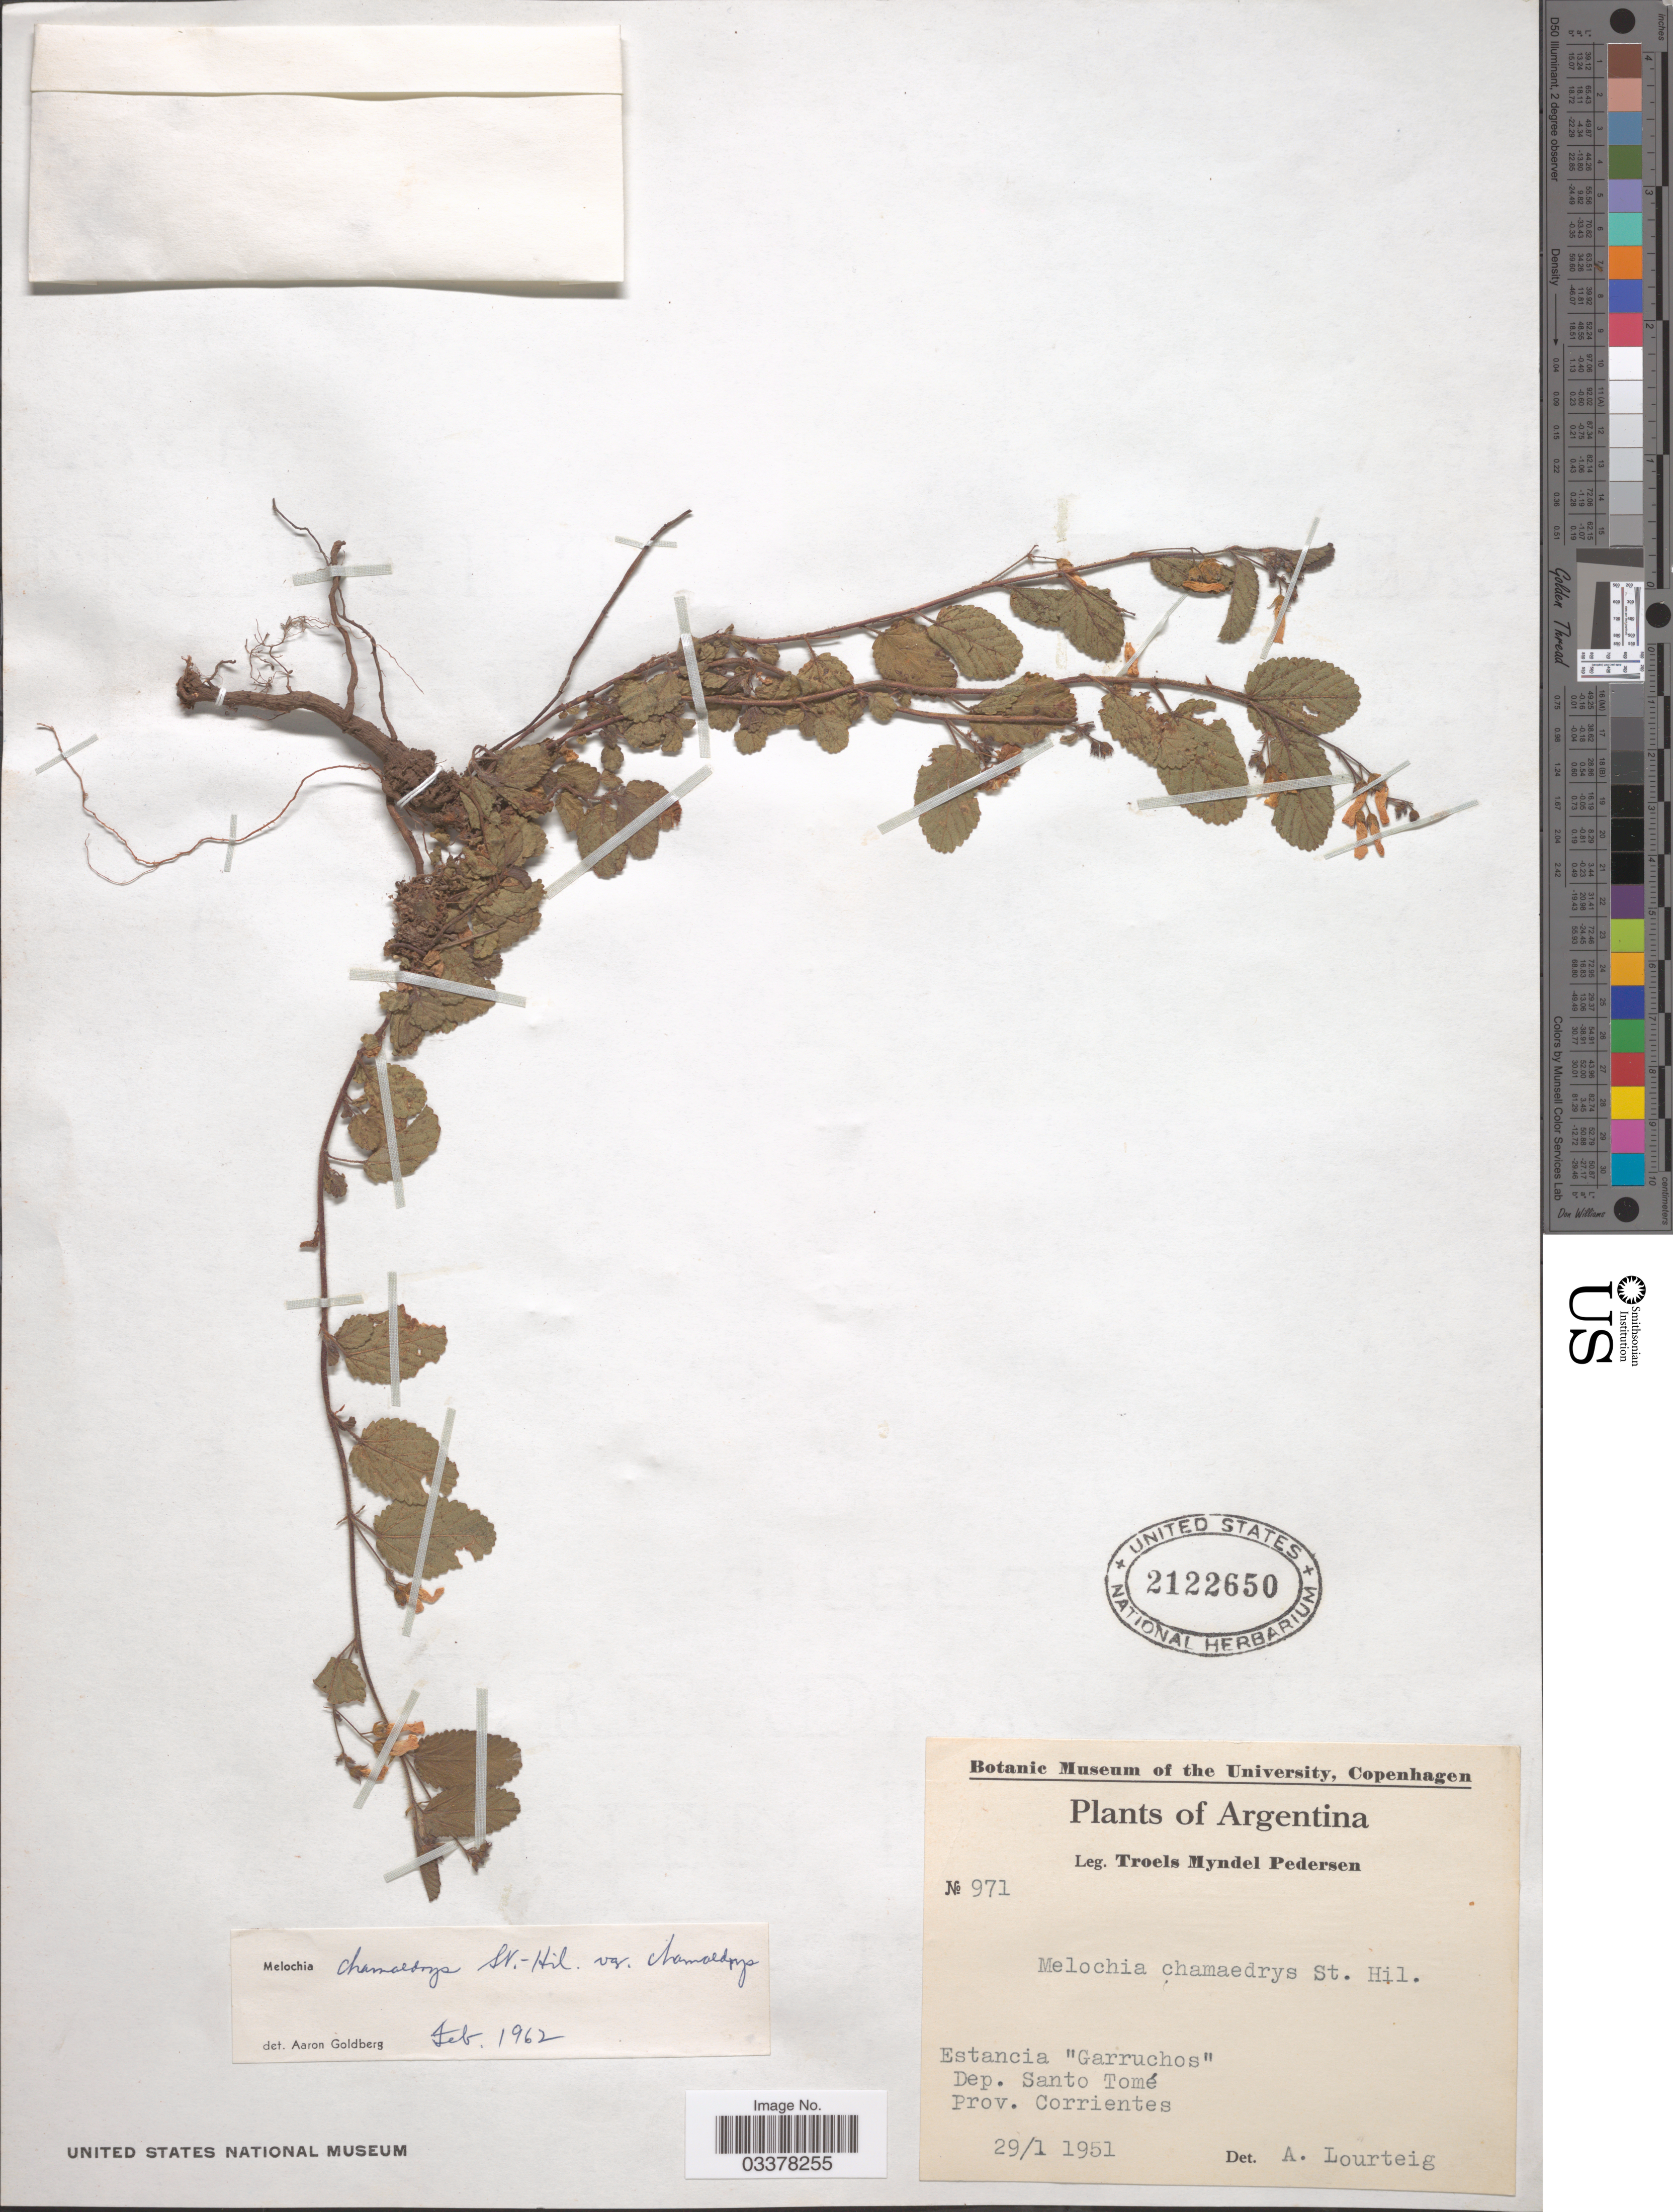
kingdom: Plantae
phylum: Tracheophyta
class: Magnoliopsida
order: Malvales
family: Malvaceae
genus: Melochia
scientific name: Melochia chamaedrys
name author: A. St.-Hil.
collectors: T. Pederson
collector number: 971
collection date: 1951-01-29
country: Argentina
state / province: Corrientes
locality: Estancia "Garruchos". Dep. Santo Tomé.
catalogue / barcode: US 2122650